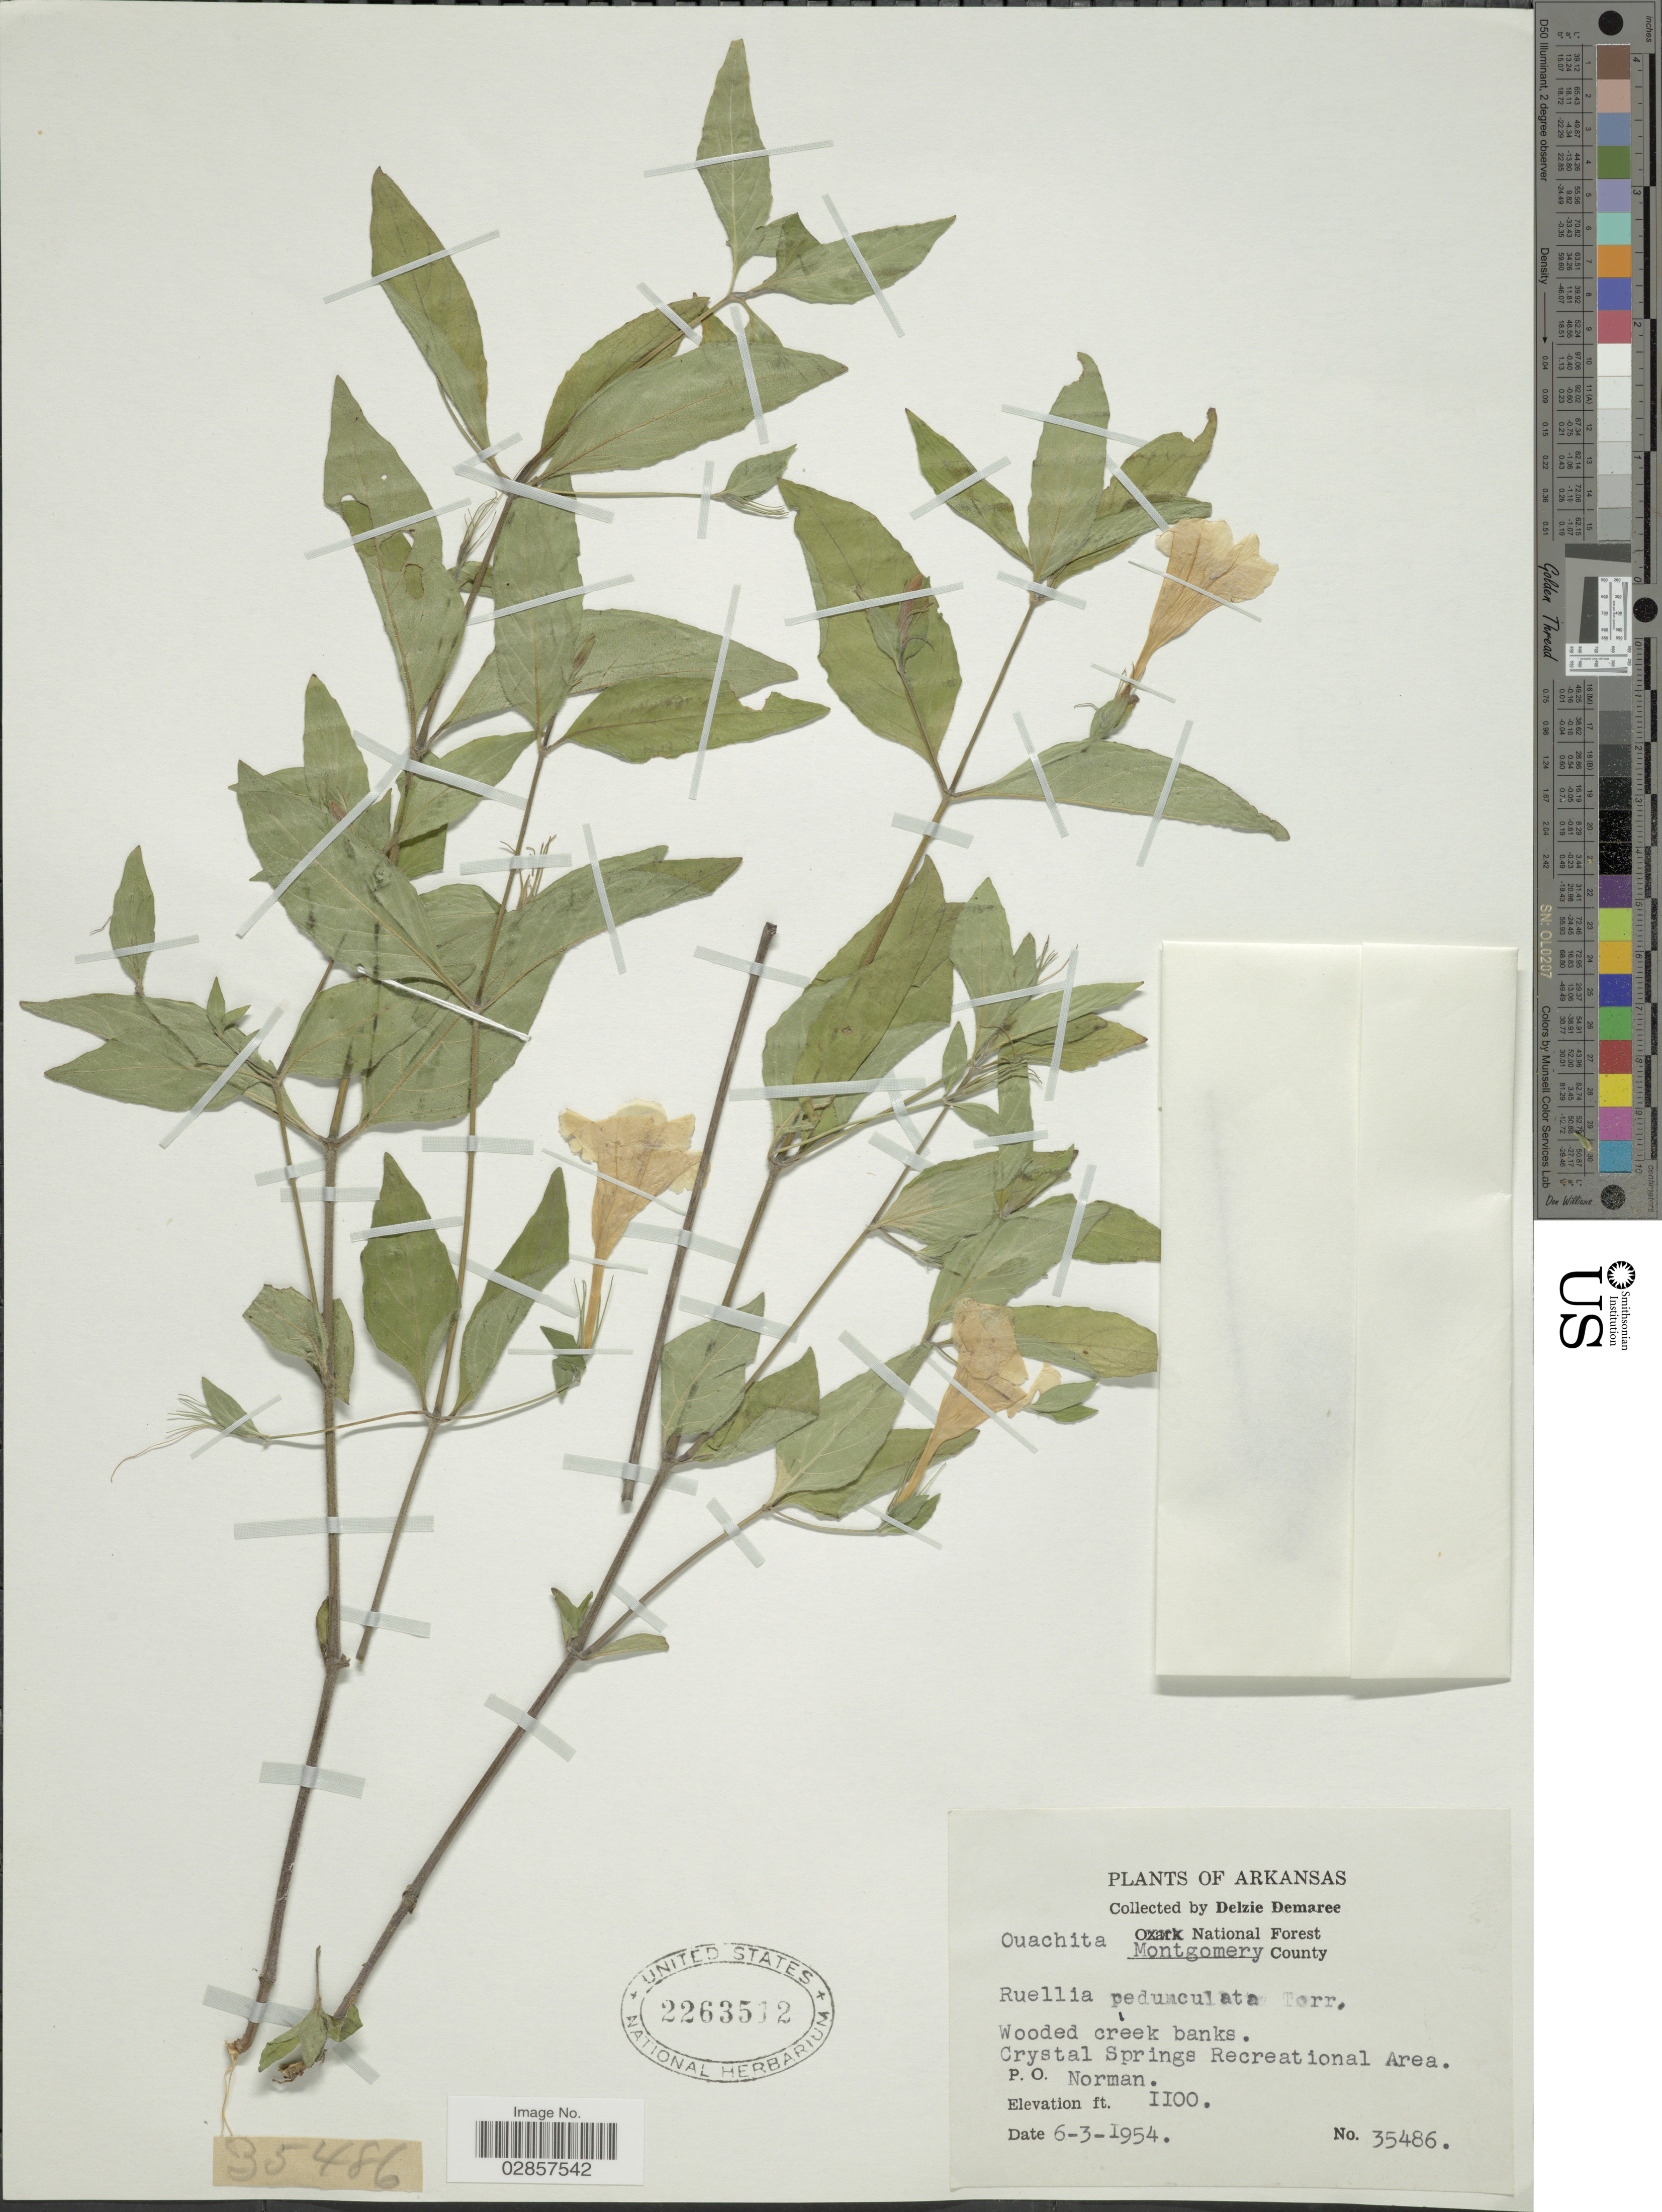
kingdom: Plantae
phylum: Tracheophyta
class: Magnoliopsida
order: Lamiales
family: Acanthaceae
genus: Ruellia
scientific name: Ruellia pedunculata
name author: Torr. ex A. Gray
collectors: D. Demaree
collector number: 35486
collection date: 1954-06-03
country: United States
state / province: Arkansas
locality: Ouachita National Forest, Montgomery County, Crystal Springs Recreational Area, P. O. Norman.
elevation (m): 335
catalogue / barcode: US 2263512